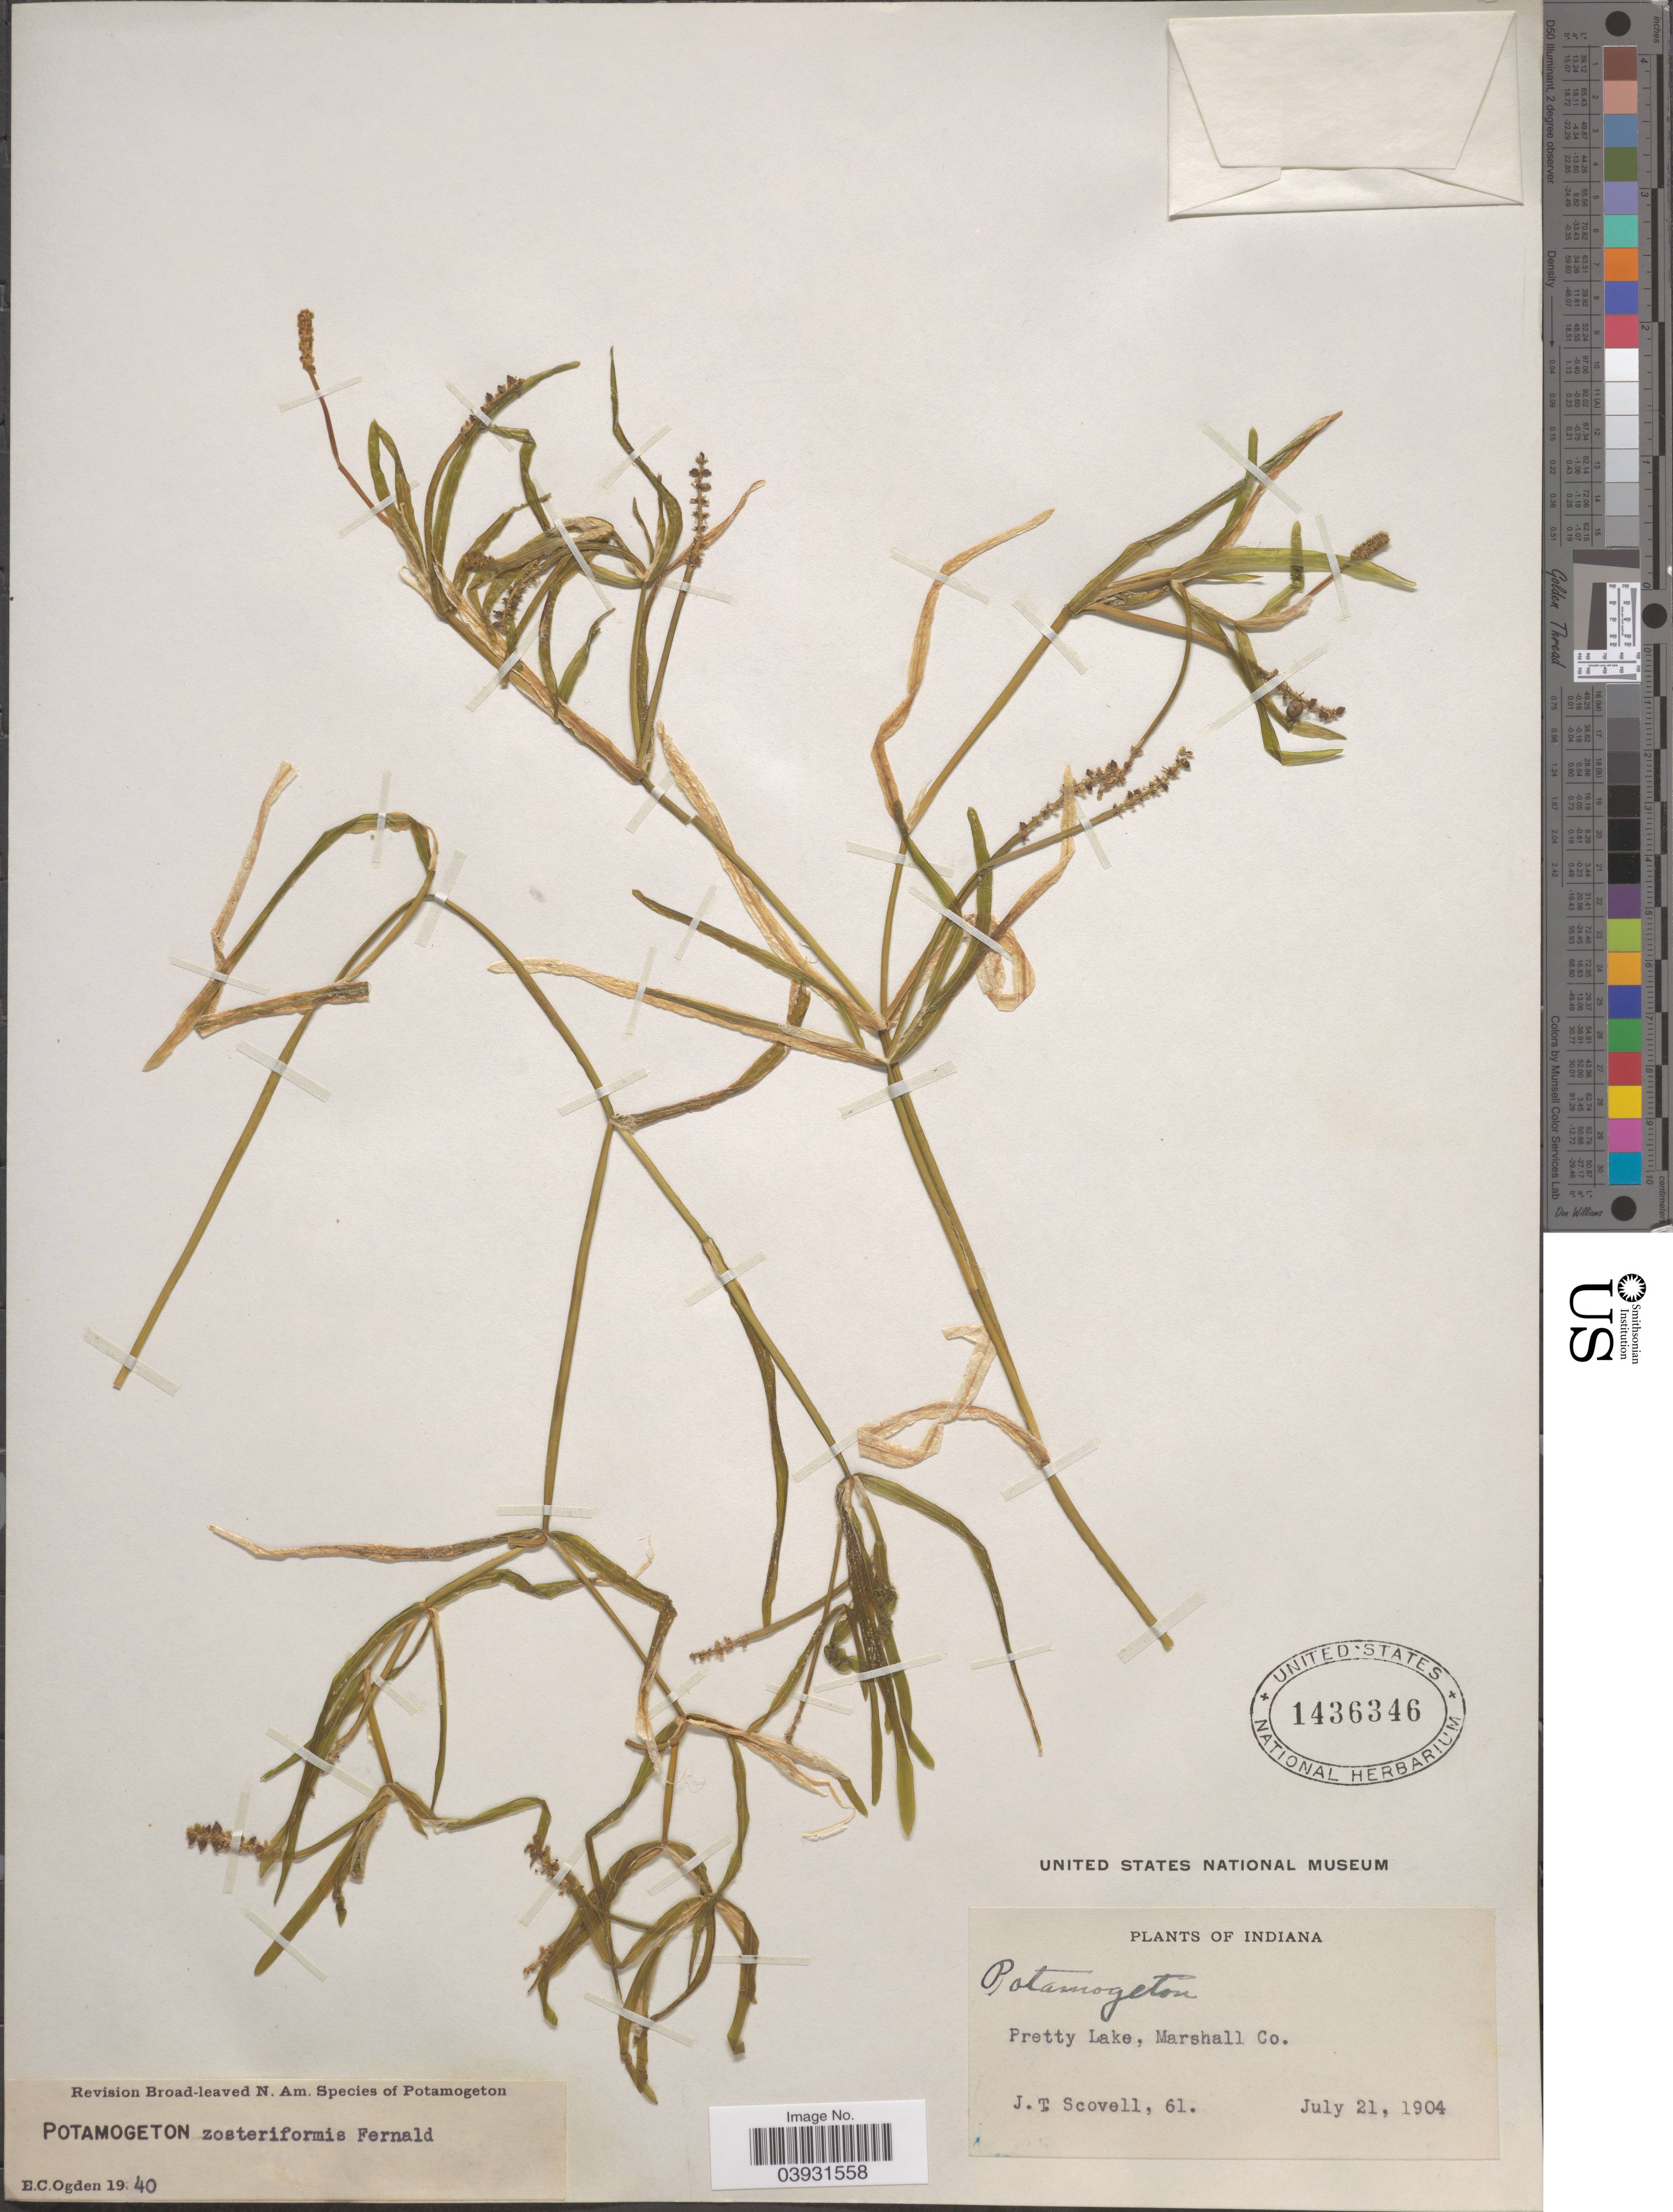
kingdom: Plantae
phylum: Tracheophyta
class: Liliopsida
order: Alismatales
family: Potamogetonaceae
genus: Potamogeton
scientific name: Potamogeton zosterifolius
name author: Schumach.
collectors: J. T. Scovell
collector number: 61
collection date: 1904-07-21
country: United States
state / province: Indiana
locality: Pretty Lake, Marshall Co.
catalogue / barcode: US 1436346